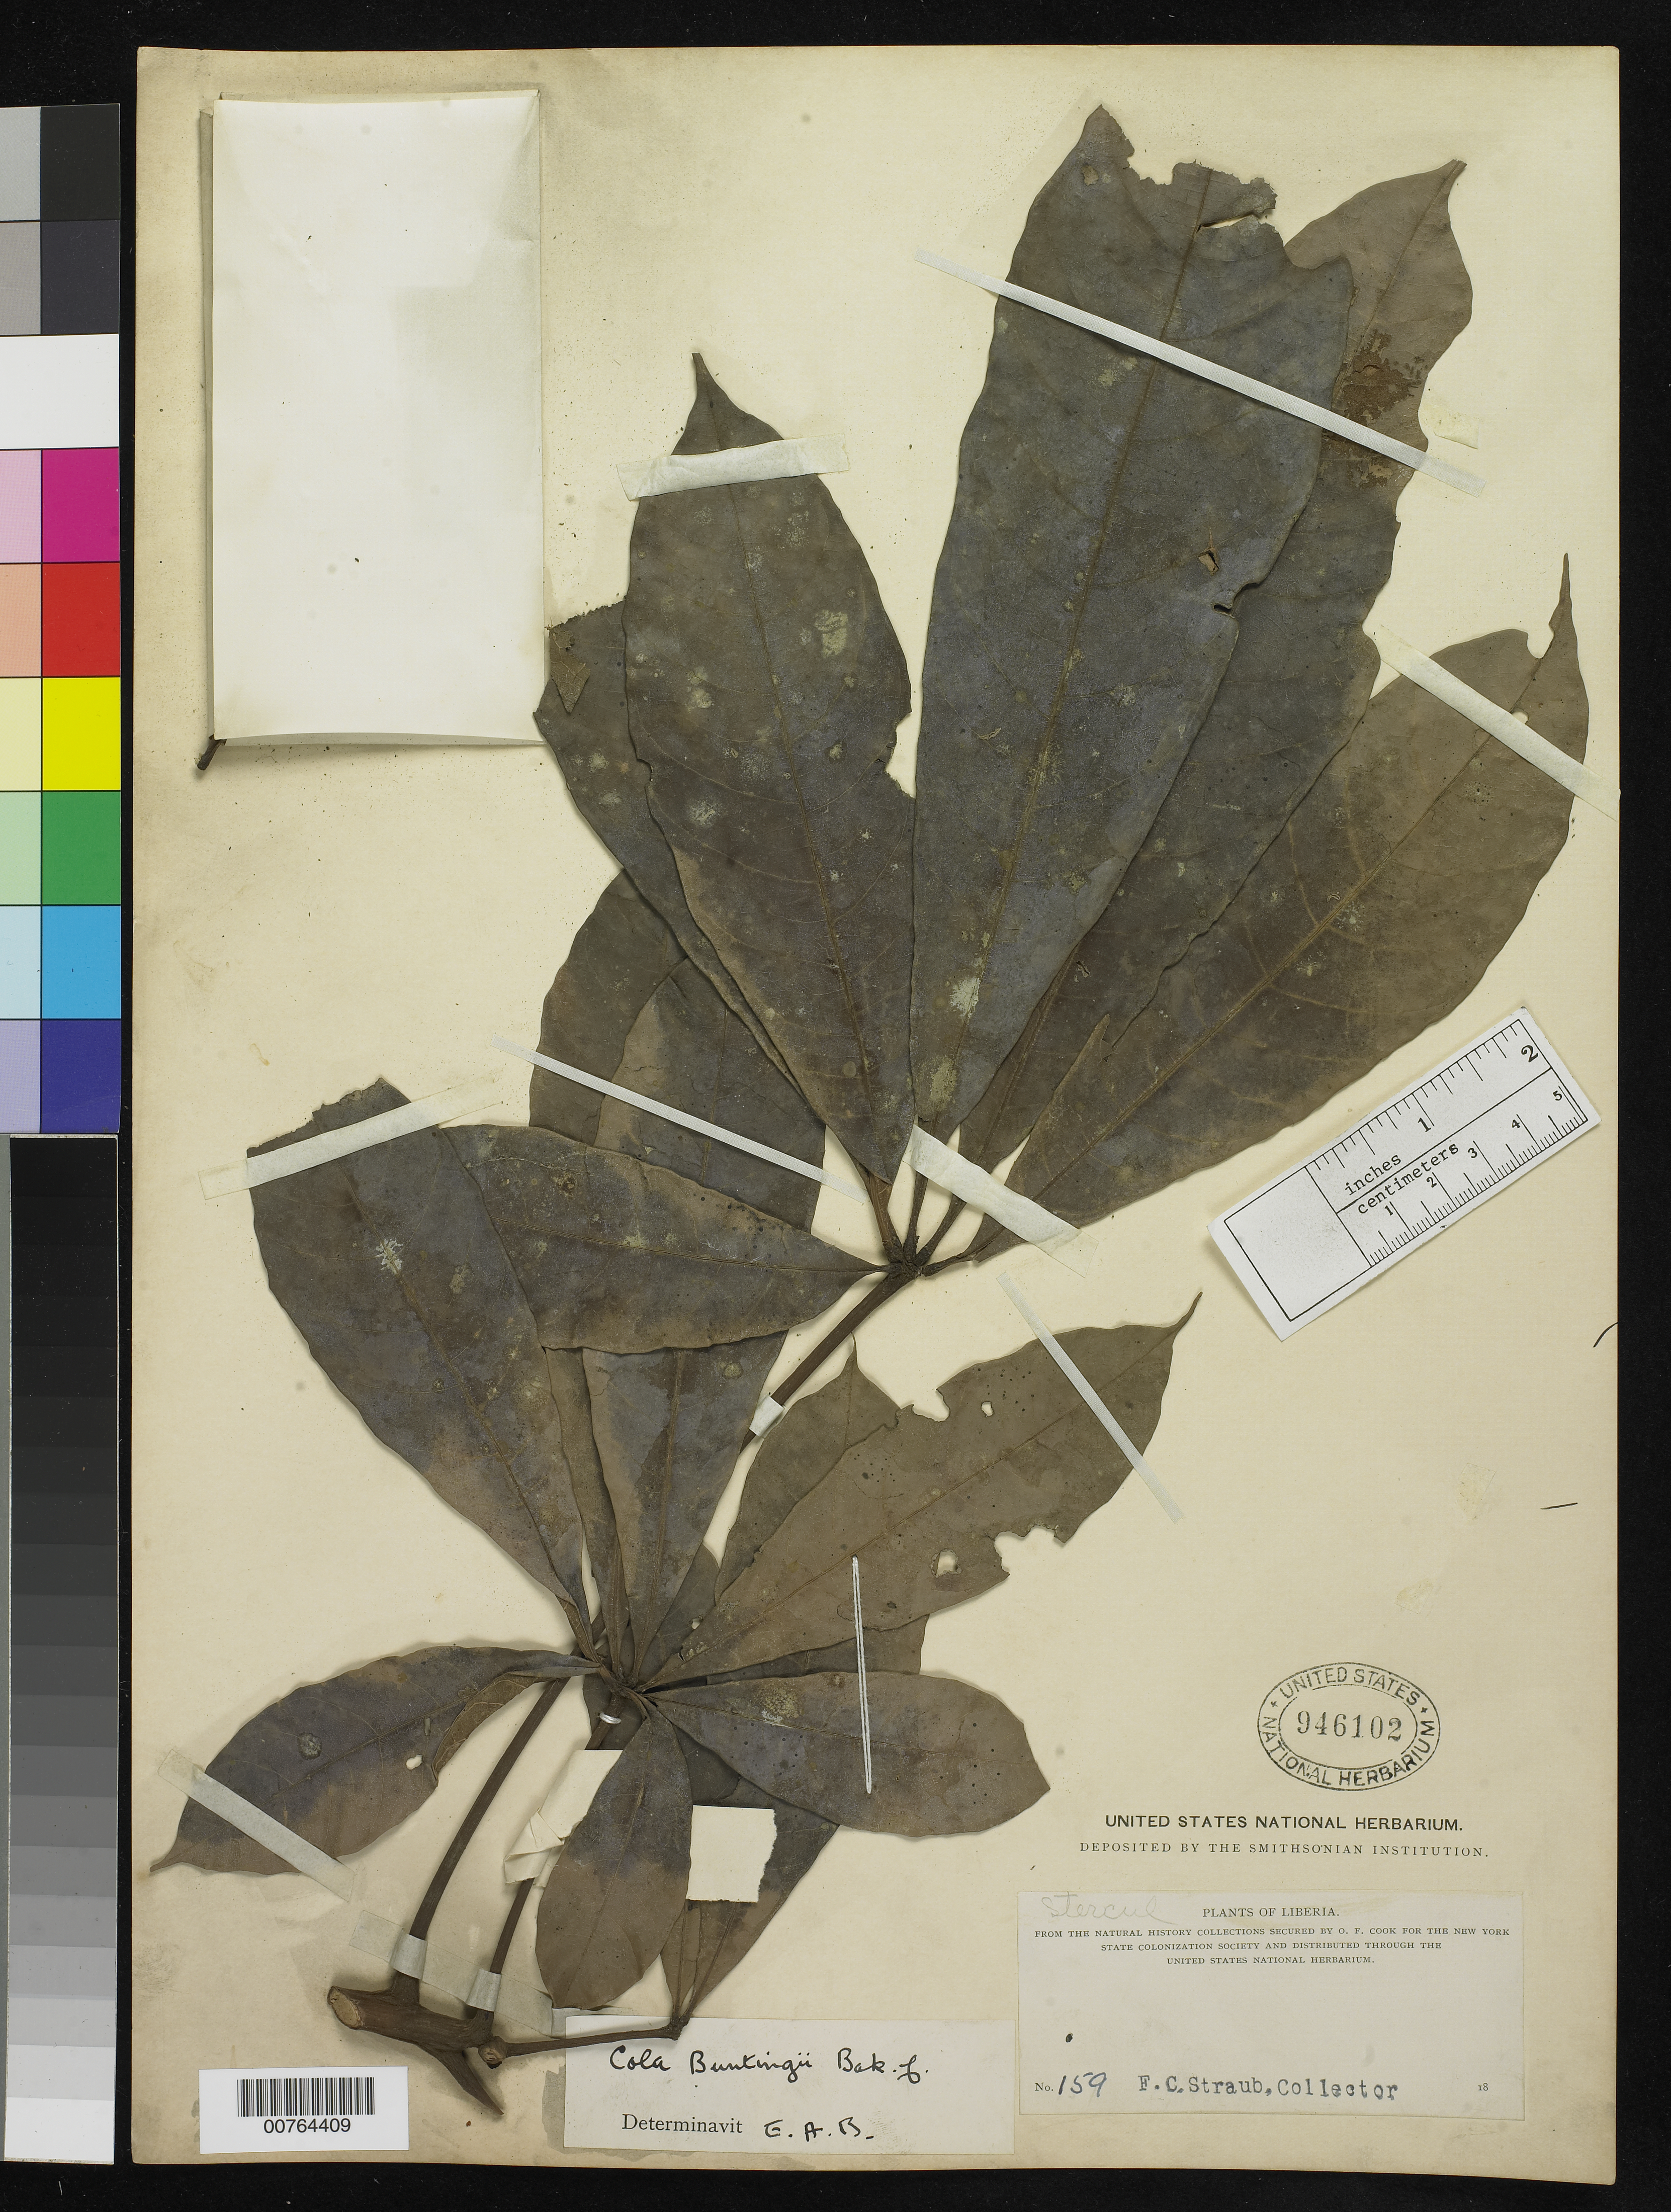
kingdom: Plantae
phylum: Tracheophyta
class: Magnoliopsida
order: Malvales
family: Malvaceae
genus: Cola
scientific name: Cola buntingii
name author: Baker f.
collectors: F. Straub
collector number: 159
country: Liberia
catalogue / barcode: US 946102